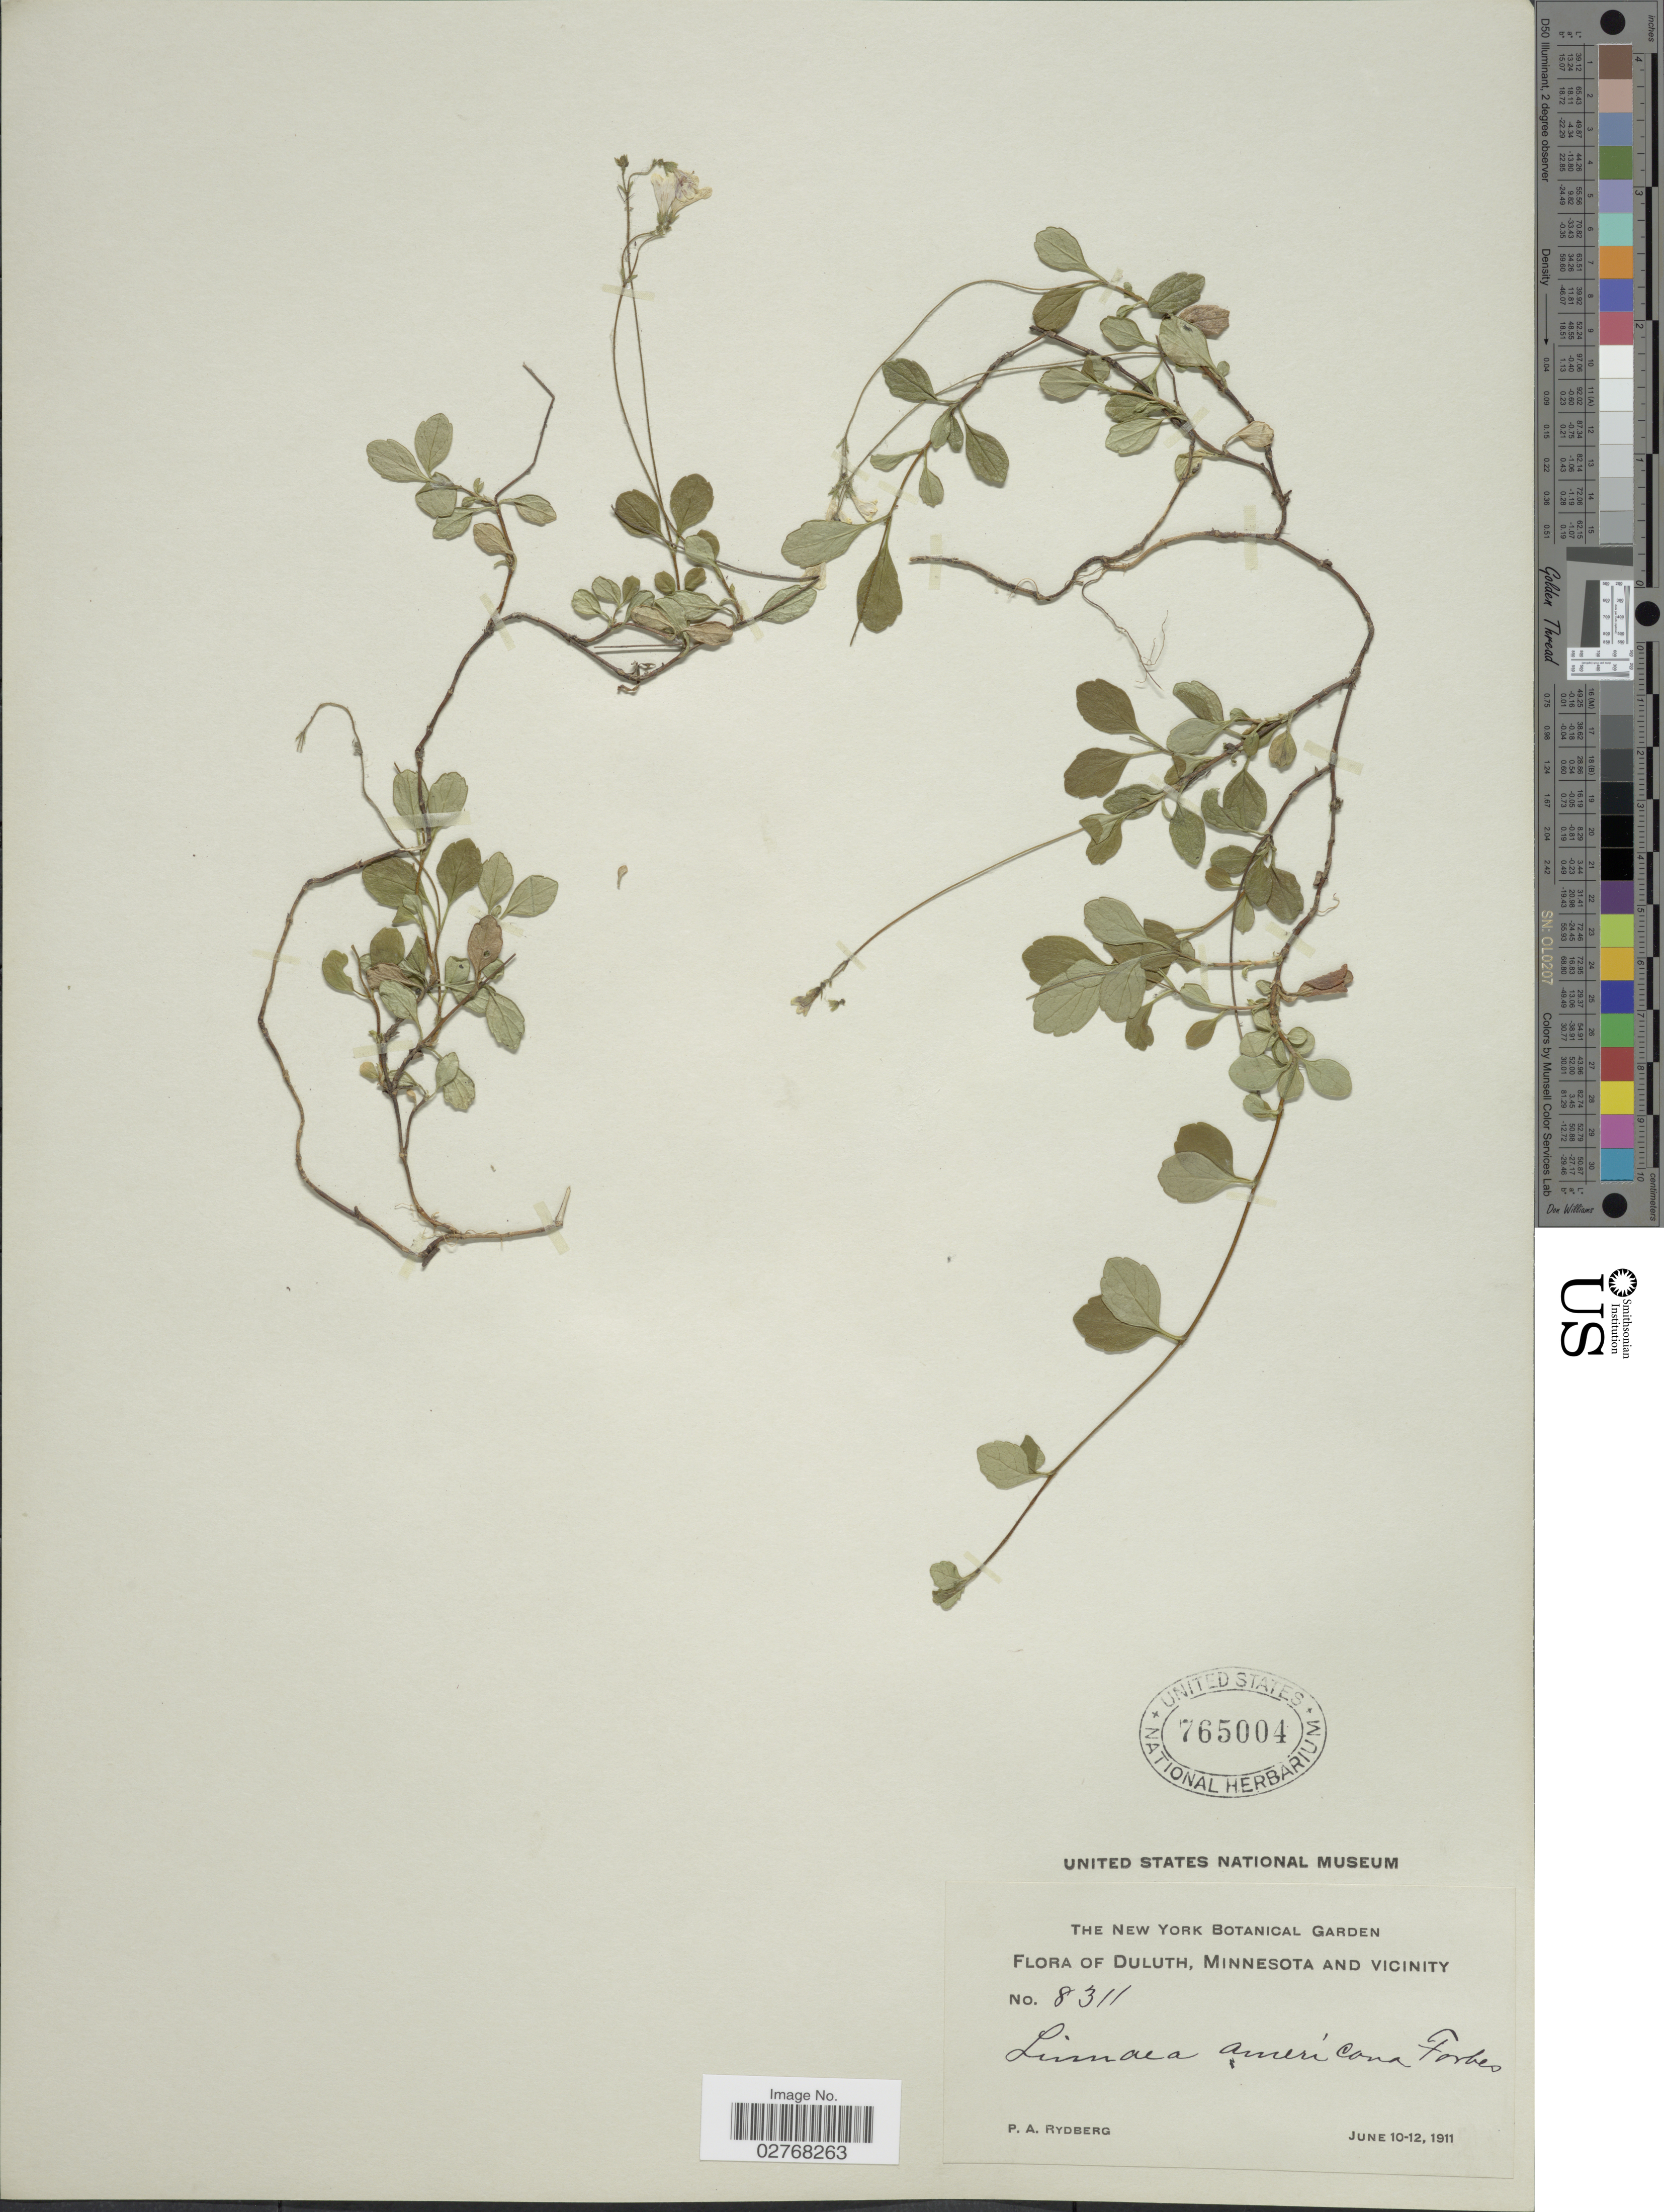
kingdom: Plantae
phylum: Tracheophyta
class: Magnoliopsida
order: Dipsacales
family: Caprifoliaceae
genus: Linnaea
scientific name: Linnaea borealis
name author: L.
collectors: P. A. Rydberg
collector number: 8311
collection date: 1911-06-10/1911-06-12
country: United States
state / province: Minnesota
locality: Duluth, Minnesota and vicinity.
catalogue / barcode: US 765004